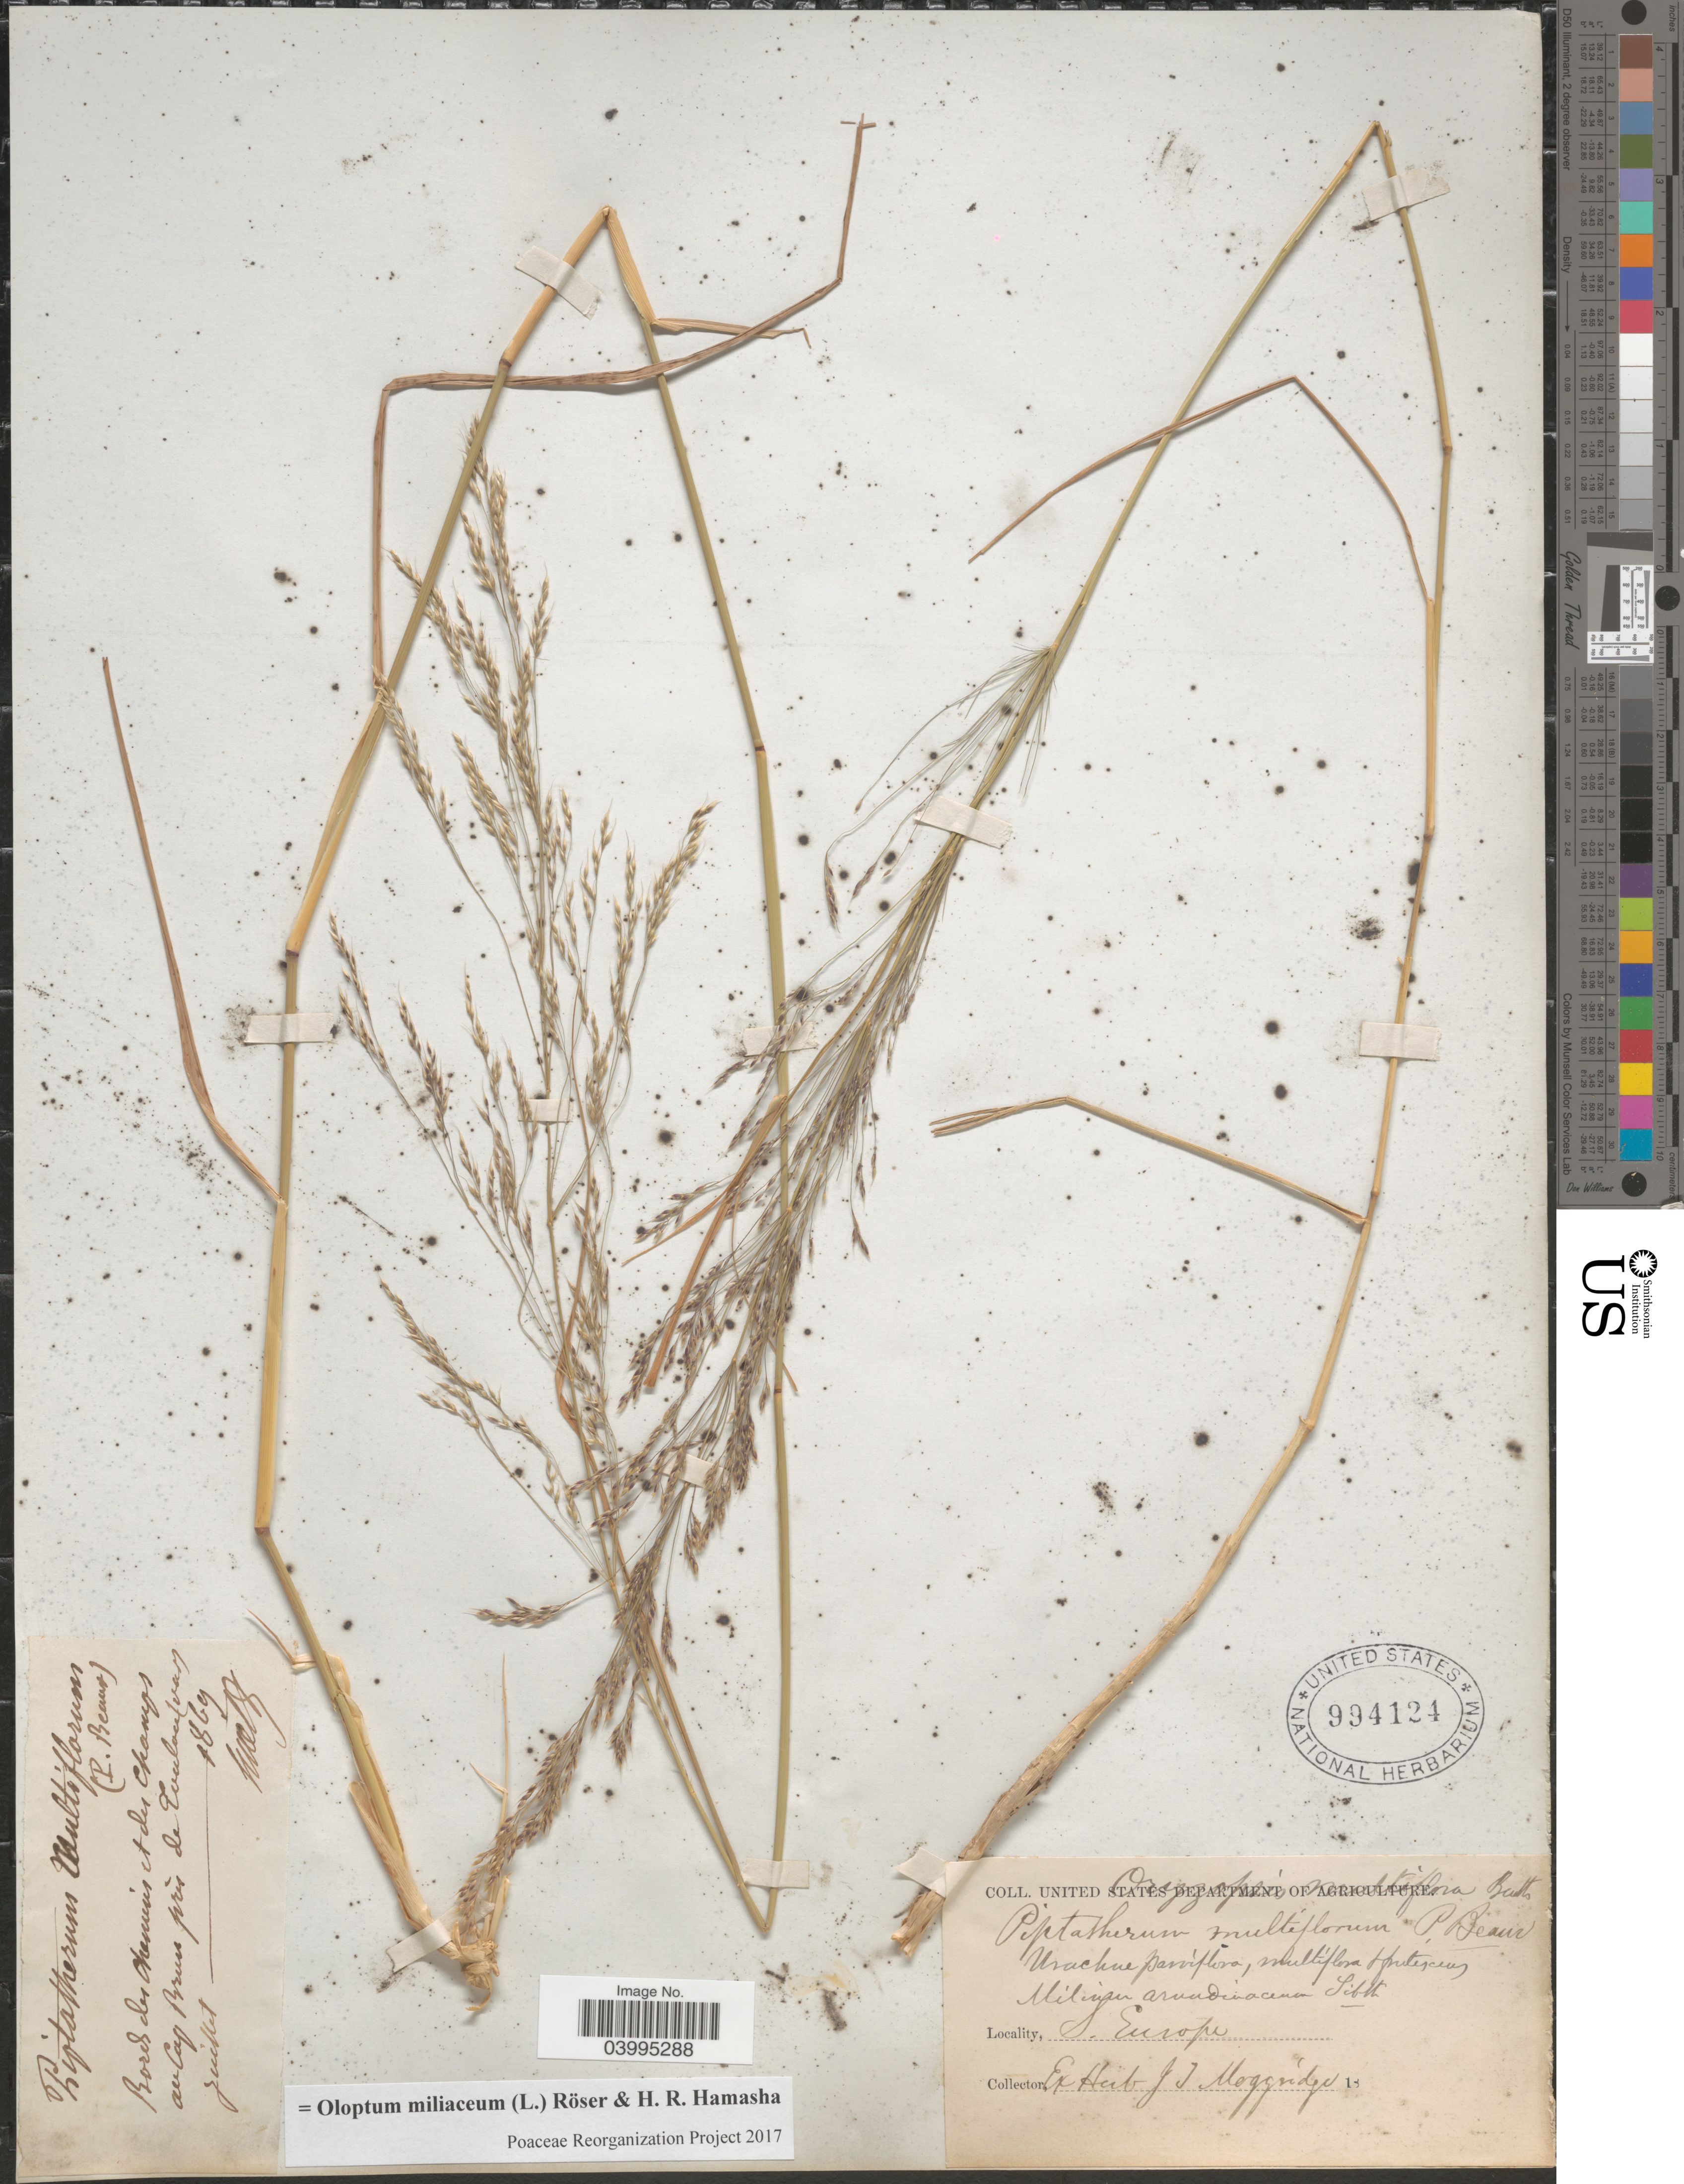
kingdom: Plantae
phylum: Tracheophyta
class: Liliopsida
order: Poales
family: Poaceae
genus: Oloptum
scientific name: Oloptum miliaceum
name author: Röser & H. R. Hamasha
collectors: -. Metz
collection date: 1869-07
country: France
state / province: Provence-Alpes-Côte d'Azur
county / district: Var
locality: Bord des chemins et des Chamos au Cap. Brun près de Toulon (var). S. Europe.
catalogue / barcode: US 994124